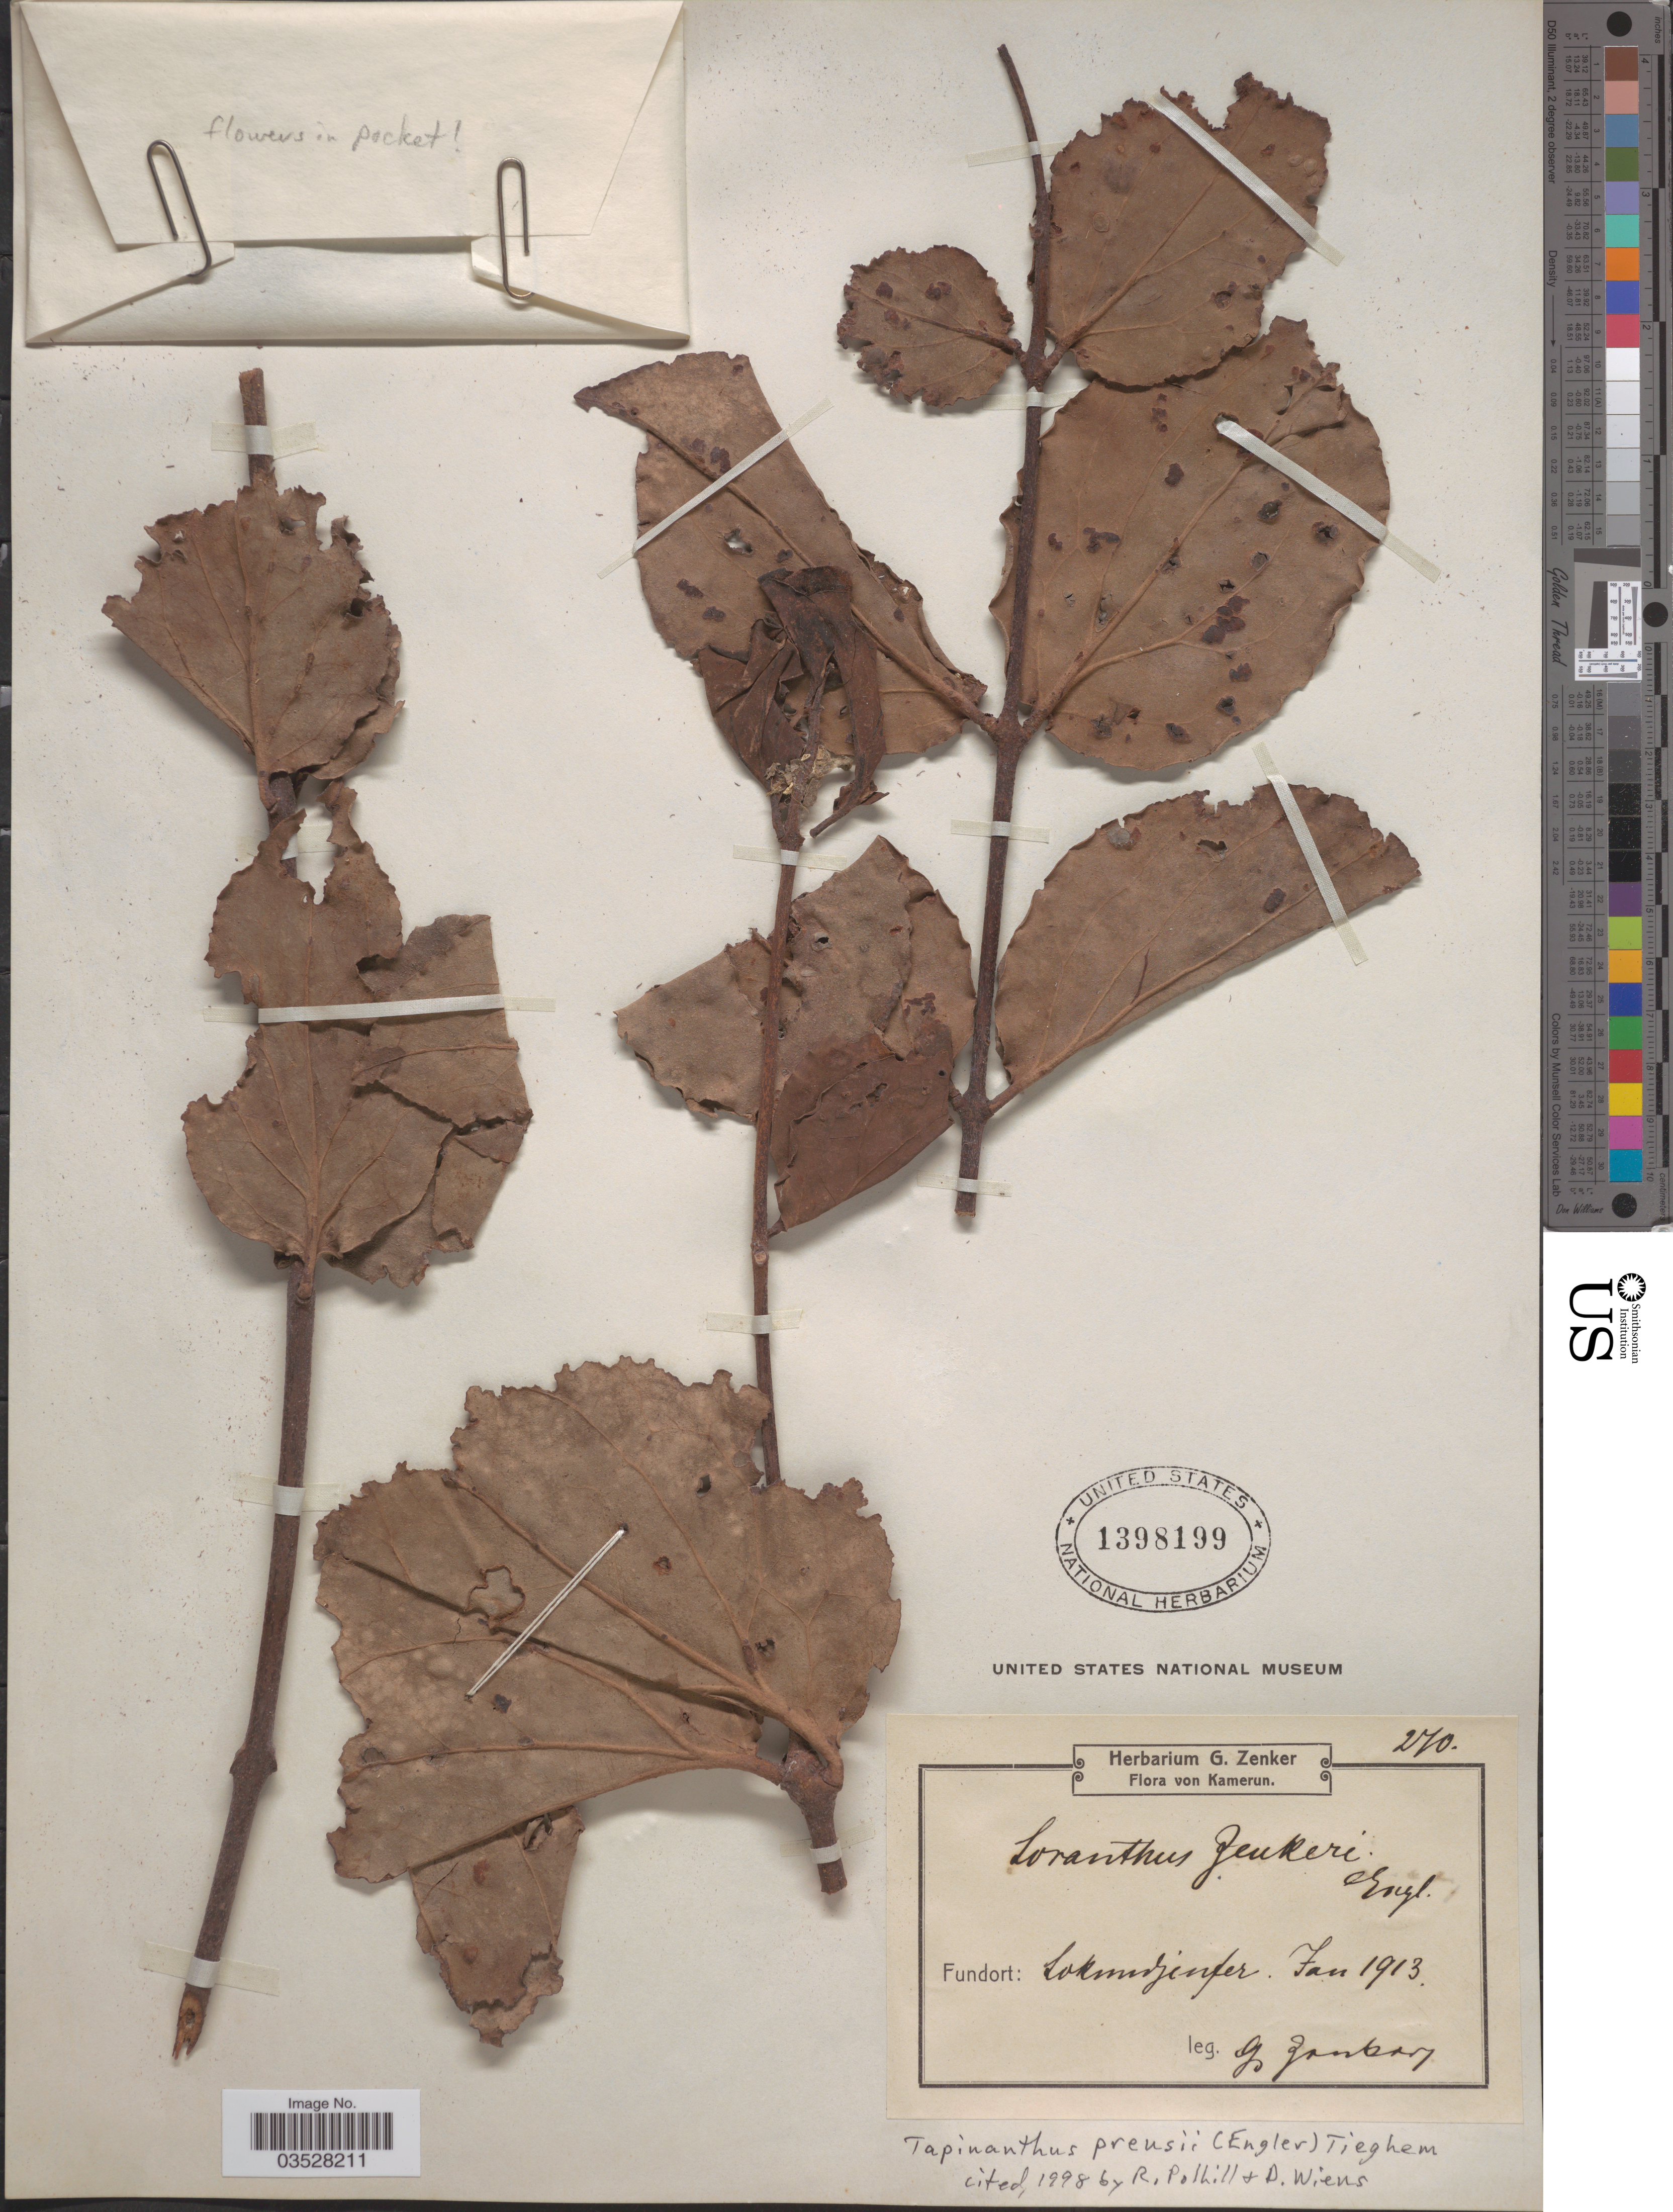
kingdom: Plantae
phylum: Tracheophyta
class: Magnoliopsida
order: Santalales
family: Loranthaceae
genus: Tapinanthus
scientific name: Tapinanthus preussii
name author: (Engl.) Tiegh.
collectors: G. A. Zenker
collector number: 270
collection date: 1913-01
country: Cameroon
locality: Kamerun. Lokundjiufer.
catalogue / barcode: US 1398199